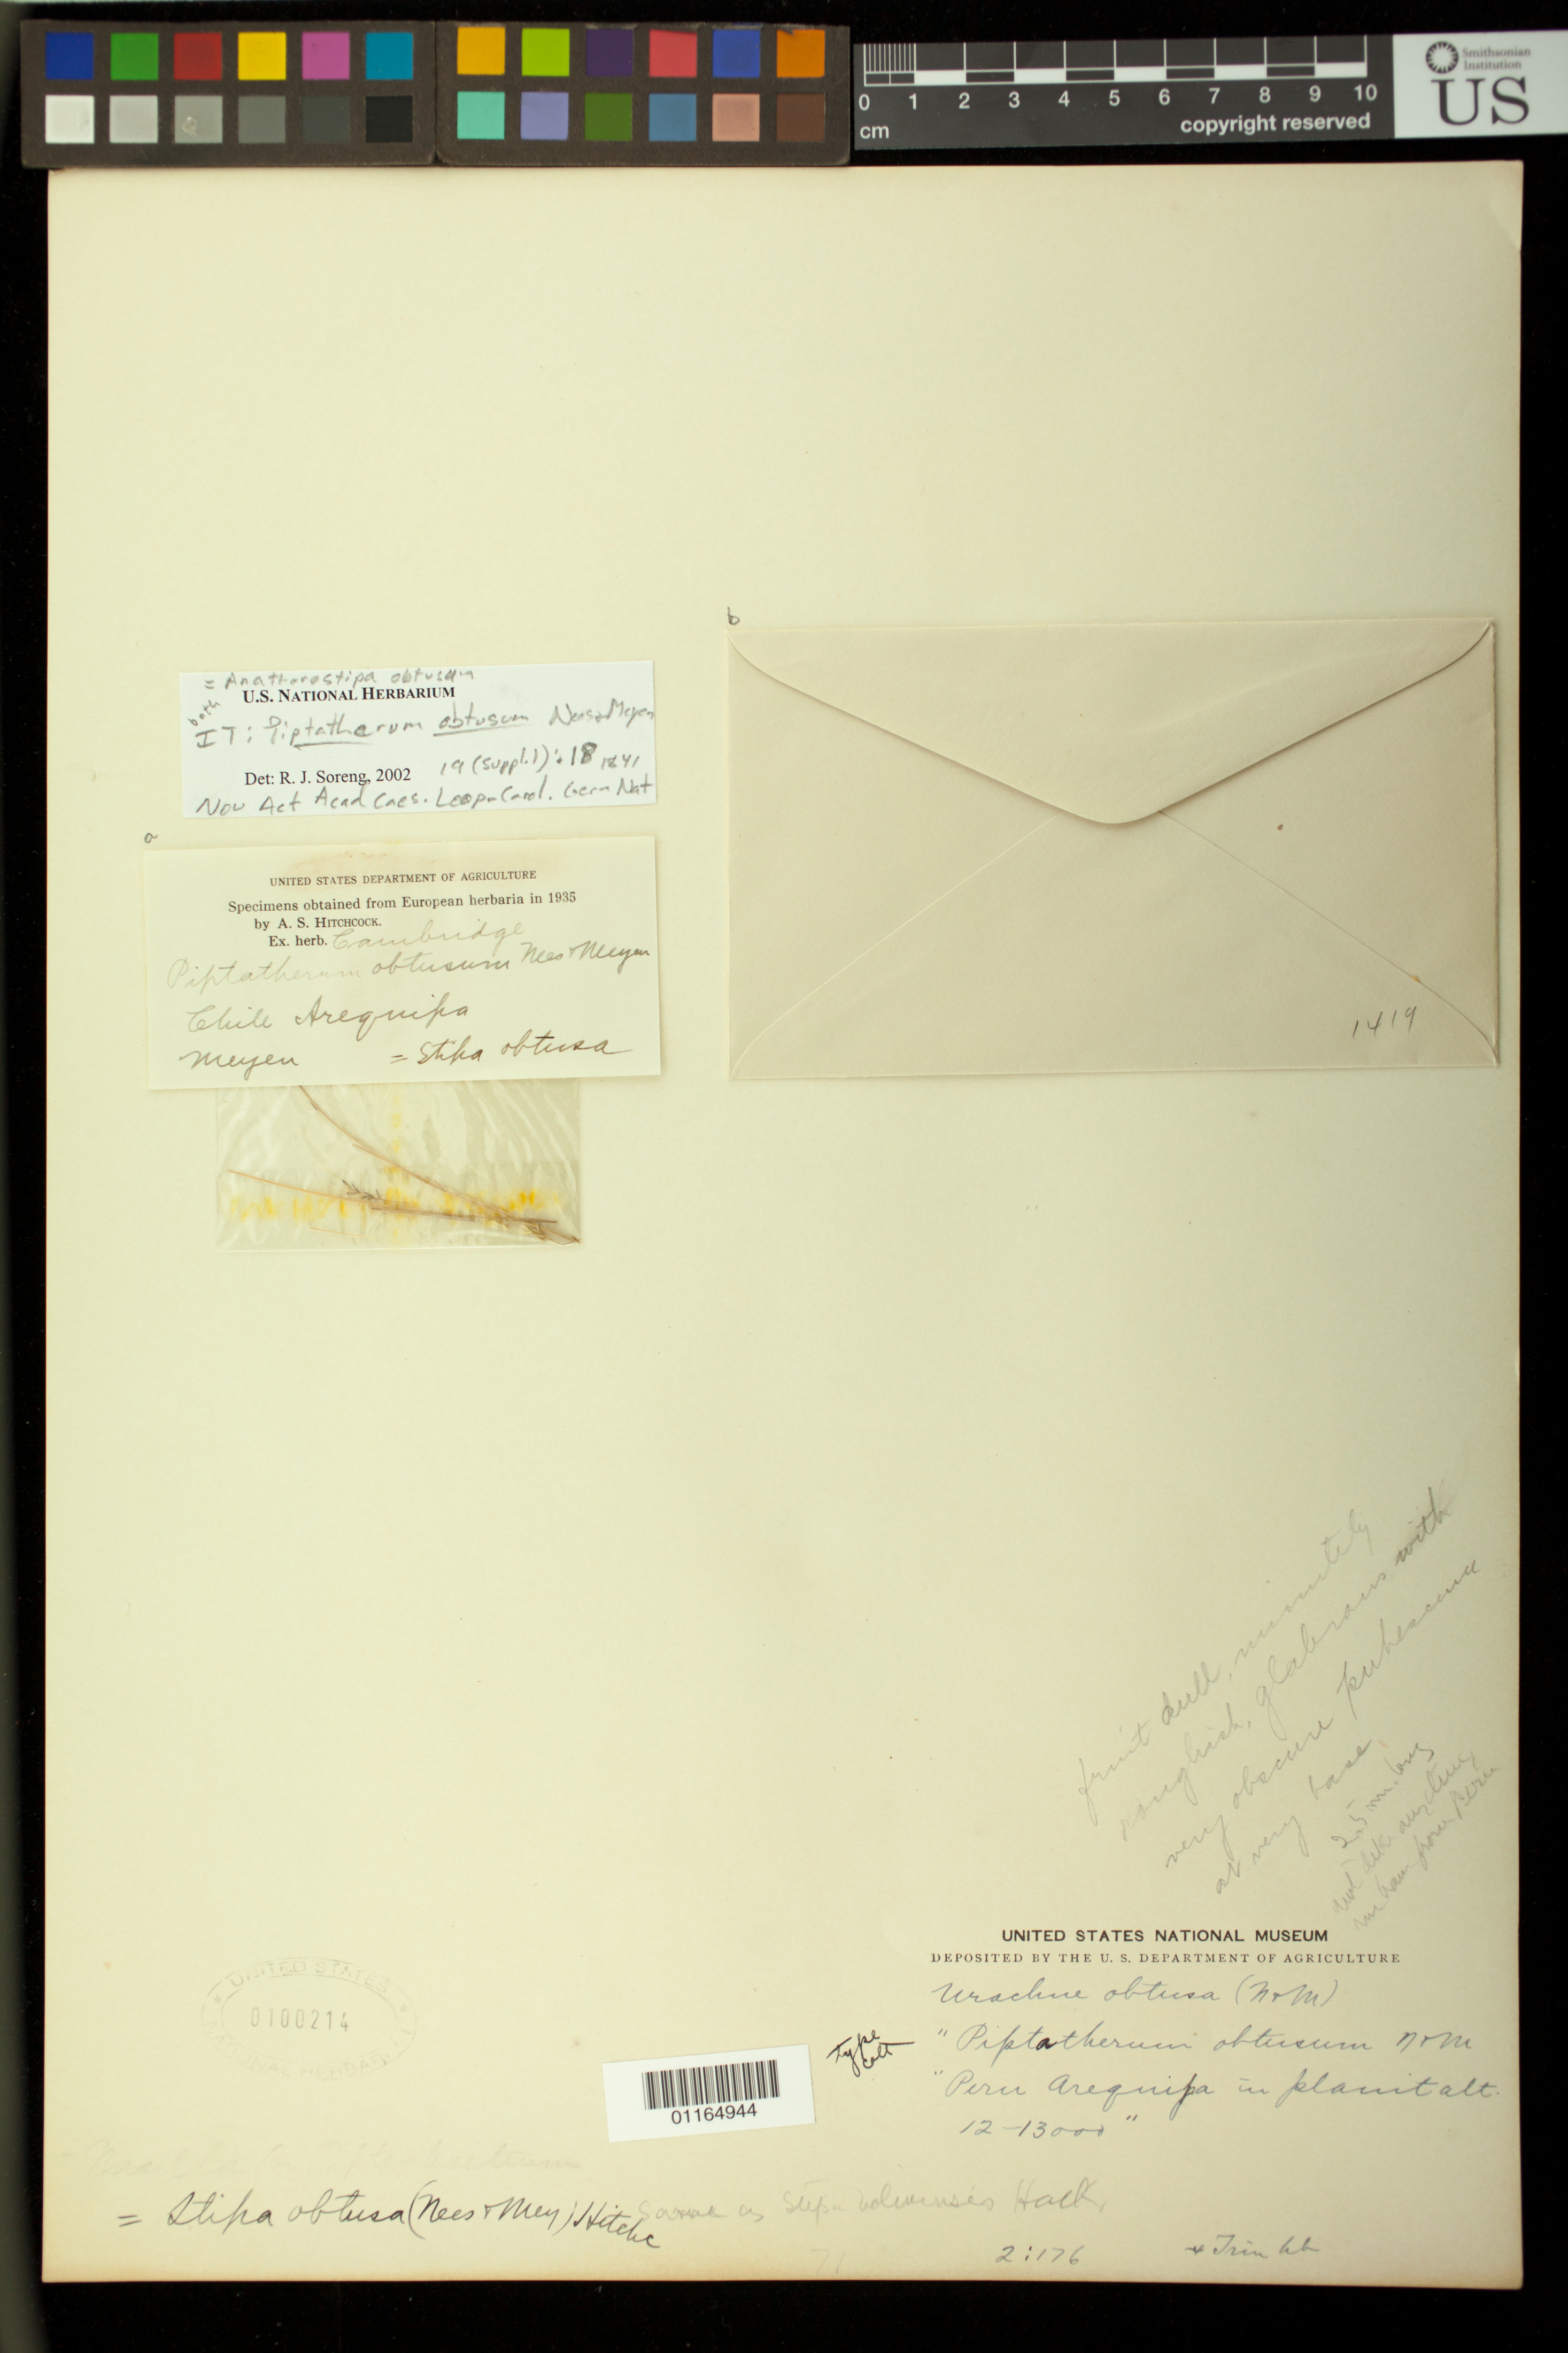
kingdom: Plantae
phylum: Tracheophyta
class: Liliopsida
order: Poales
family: Poaceae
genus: Piptatherum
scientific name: Piptatherum obtusum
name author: Nees & Meyen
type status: Type Collection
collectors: F. J. F. Meyen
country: Chile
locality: Arequipa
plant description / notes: Fragmentary material of type specimens ex herb Trin., ex herb. Cambridge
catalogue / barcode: US 100214